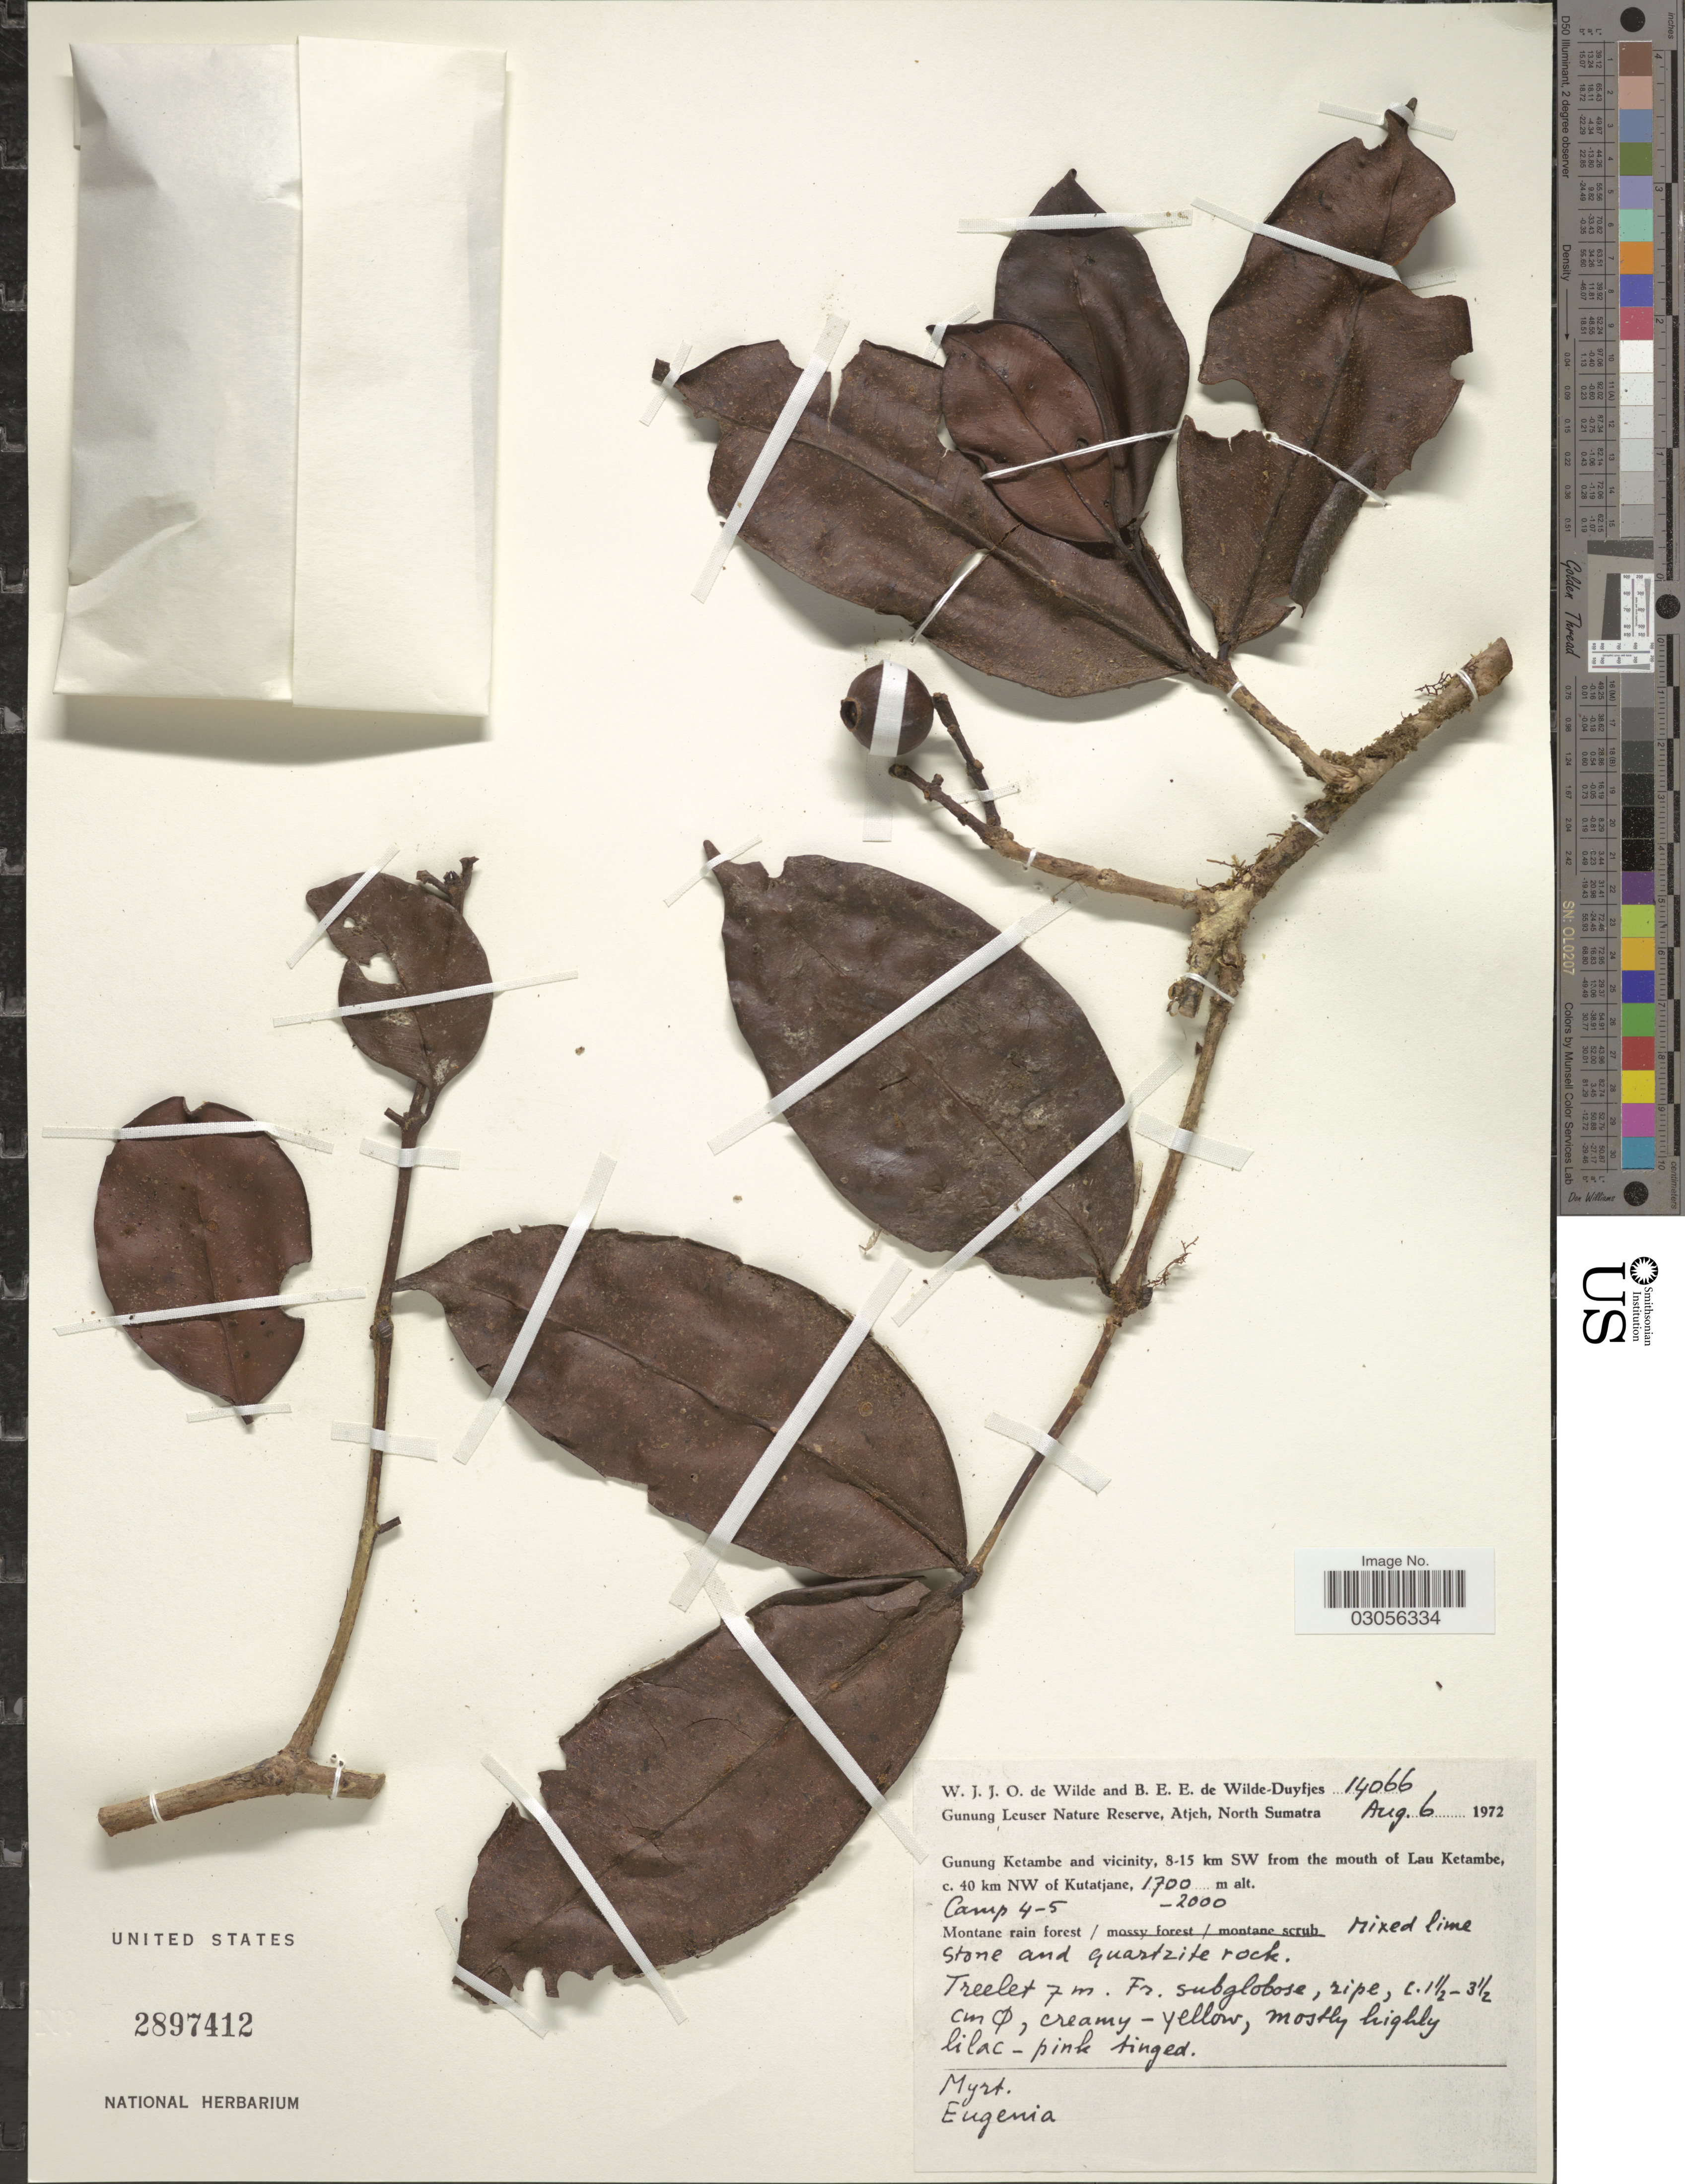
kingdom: Plantae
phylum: Tracheophyta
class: Magnoliopsida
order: Myrtales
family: Myrtaceae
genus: Syzygium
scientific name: Syzygium sp.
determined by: Strong, M. T., (US), Smithsonian Institution - National Museum of Natural History (UNITED STATES)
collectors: W. J. de Wilde & B. E. de Wilde-Duyfjes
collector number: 14066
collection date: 1972-08-06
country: Indonesia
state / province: Sumatra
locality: Gunung Leuser Nature Reserve, Atjeh, North Sumatra. Gunung Ketambe and vicinity, 8-15 km SW from the mouth of Lau Ketambe, c. 40 km NW of Kutatjane. Camp 4-5.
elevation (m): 1700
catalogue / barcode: US 2897412